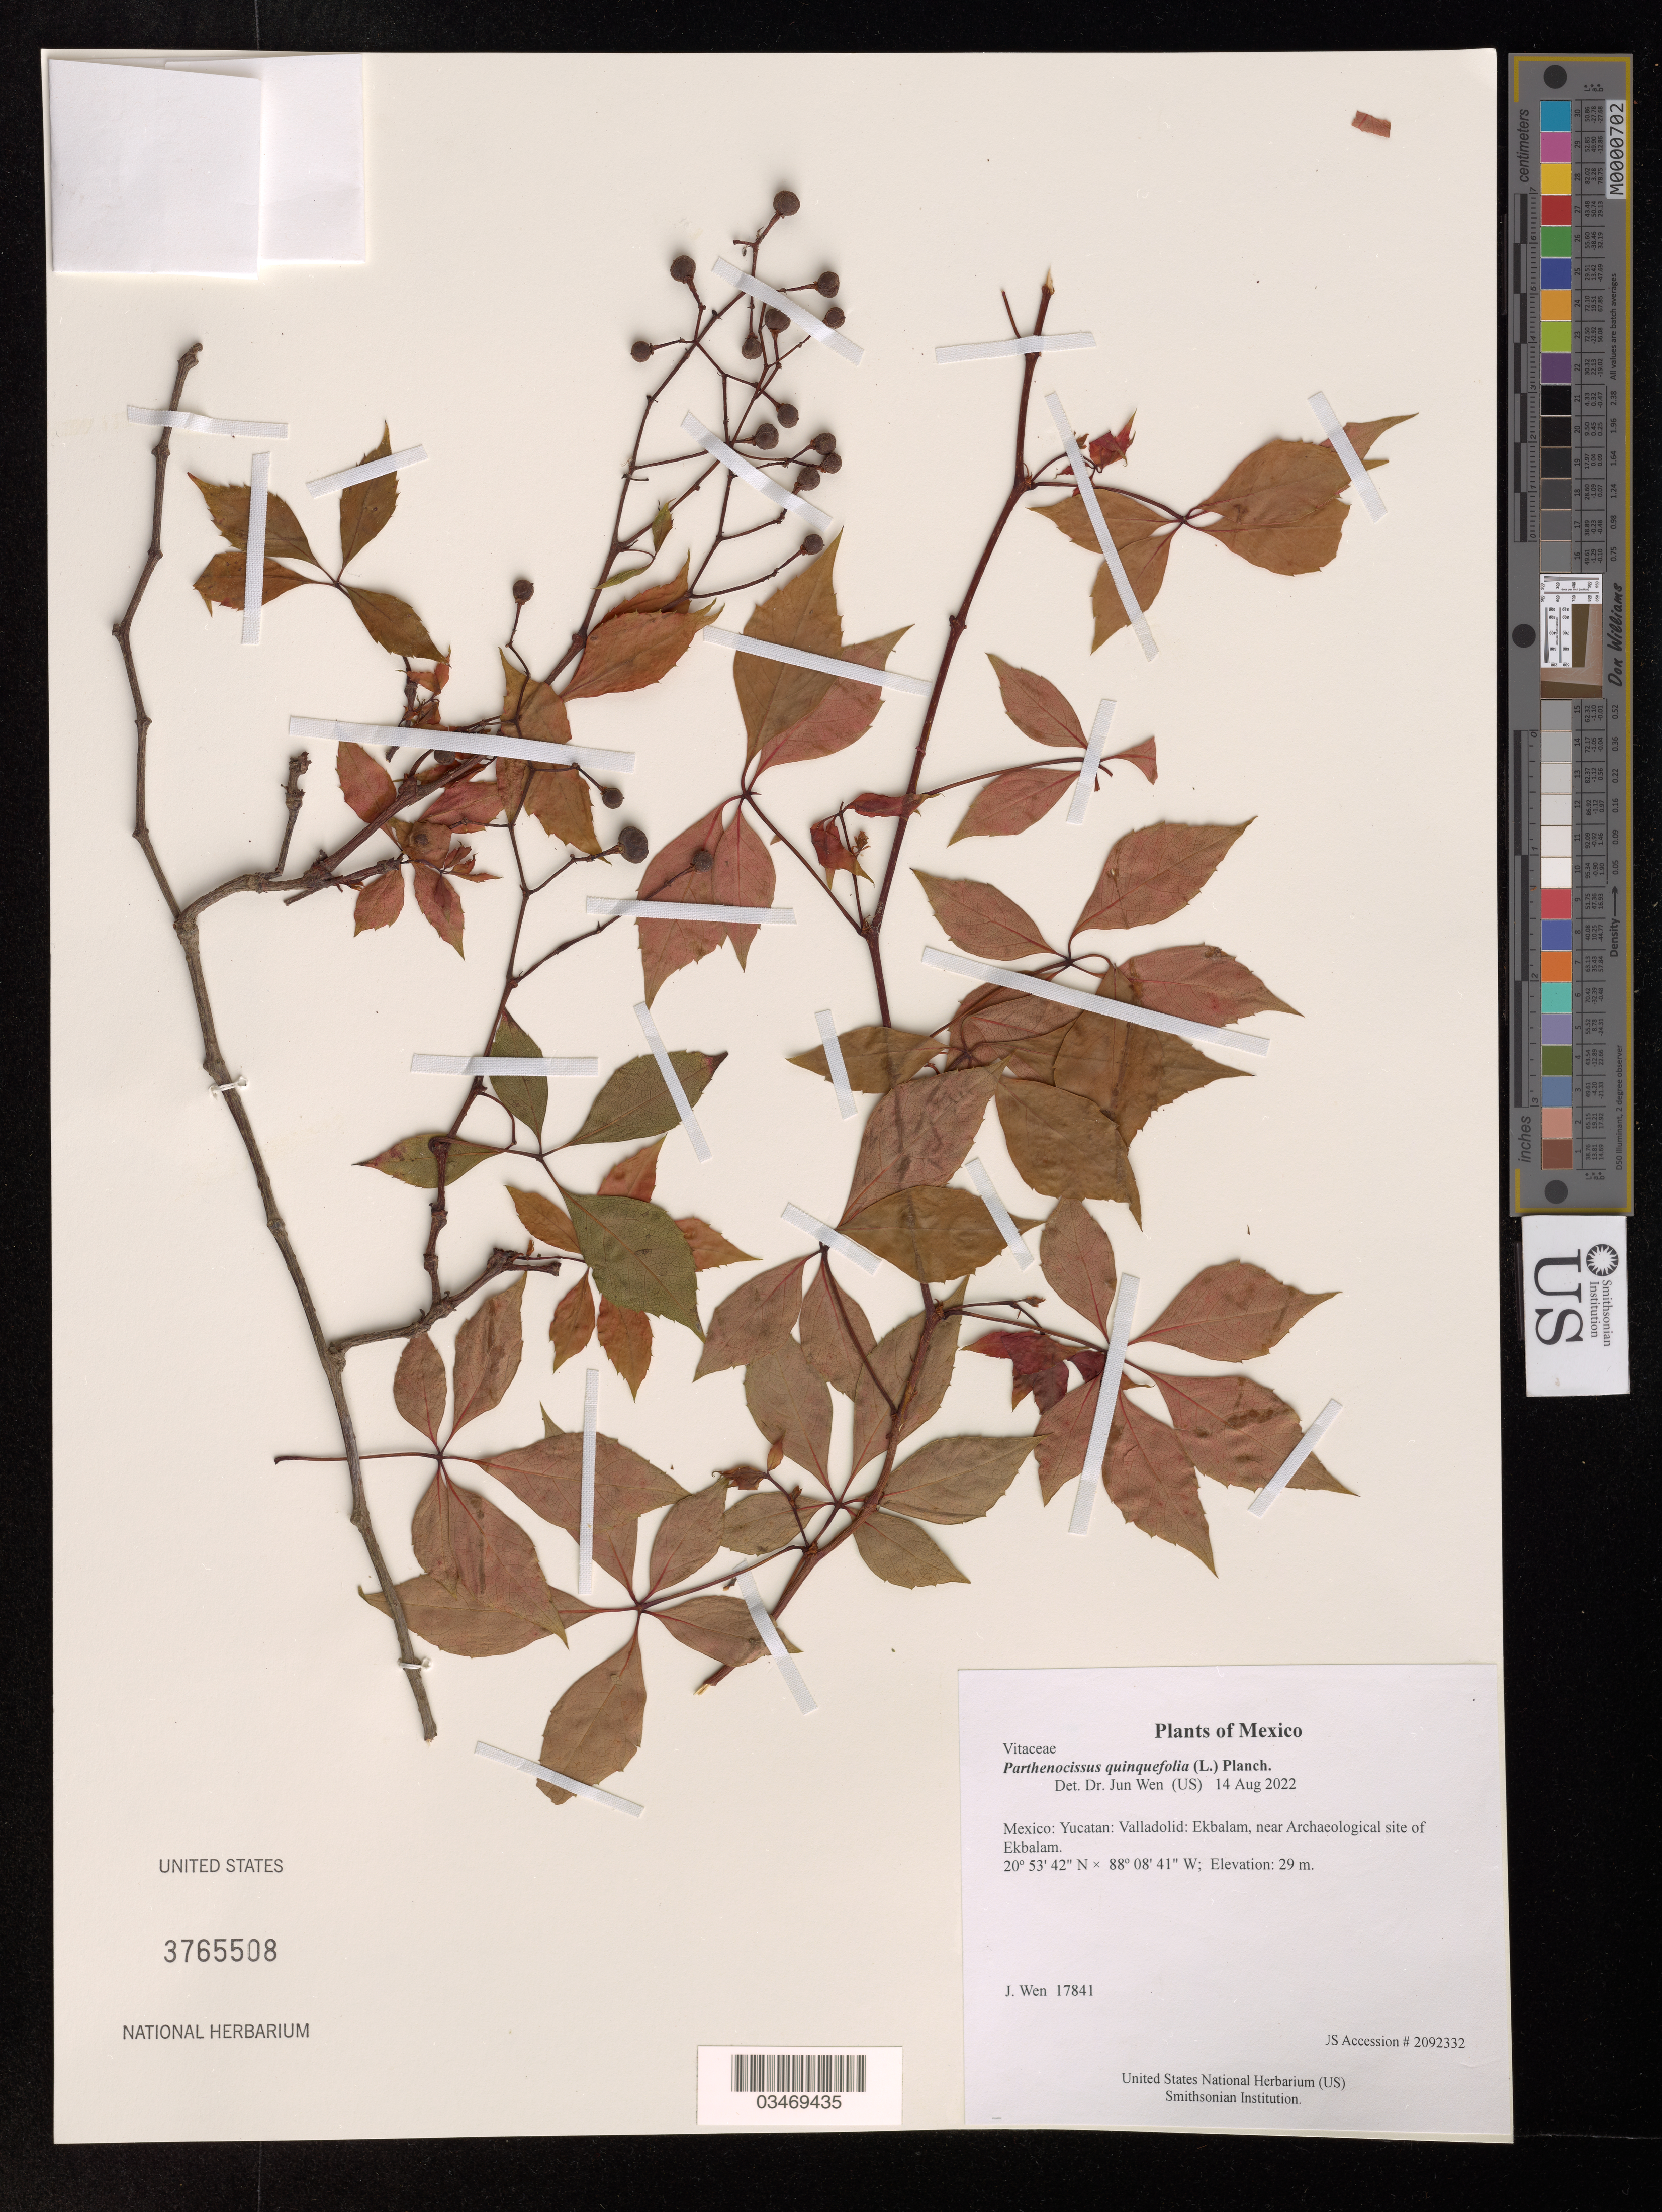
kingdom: Plantae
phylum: Tracheophyta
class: Magnoliopsida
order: Vitales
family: Vitaceae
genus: Parthenocissus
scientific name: Parthenocissus quinquefolia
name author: (L.) Planch.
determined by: Wen, Jun, (BOT), Smithsonian Institution - National Museum of Natural History (UNITED STATES)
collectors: J. Wen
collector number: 17841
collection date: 2022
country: Mexico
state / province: Yucatan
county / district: Valladolid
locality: Ekbalam, near Archaeological site of Ekbalam.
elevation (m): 29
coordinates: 20 5342 N, 88 841 W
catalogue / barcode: US 3765508